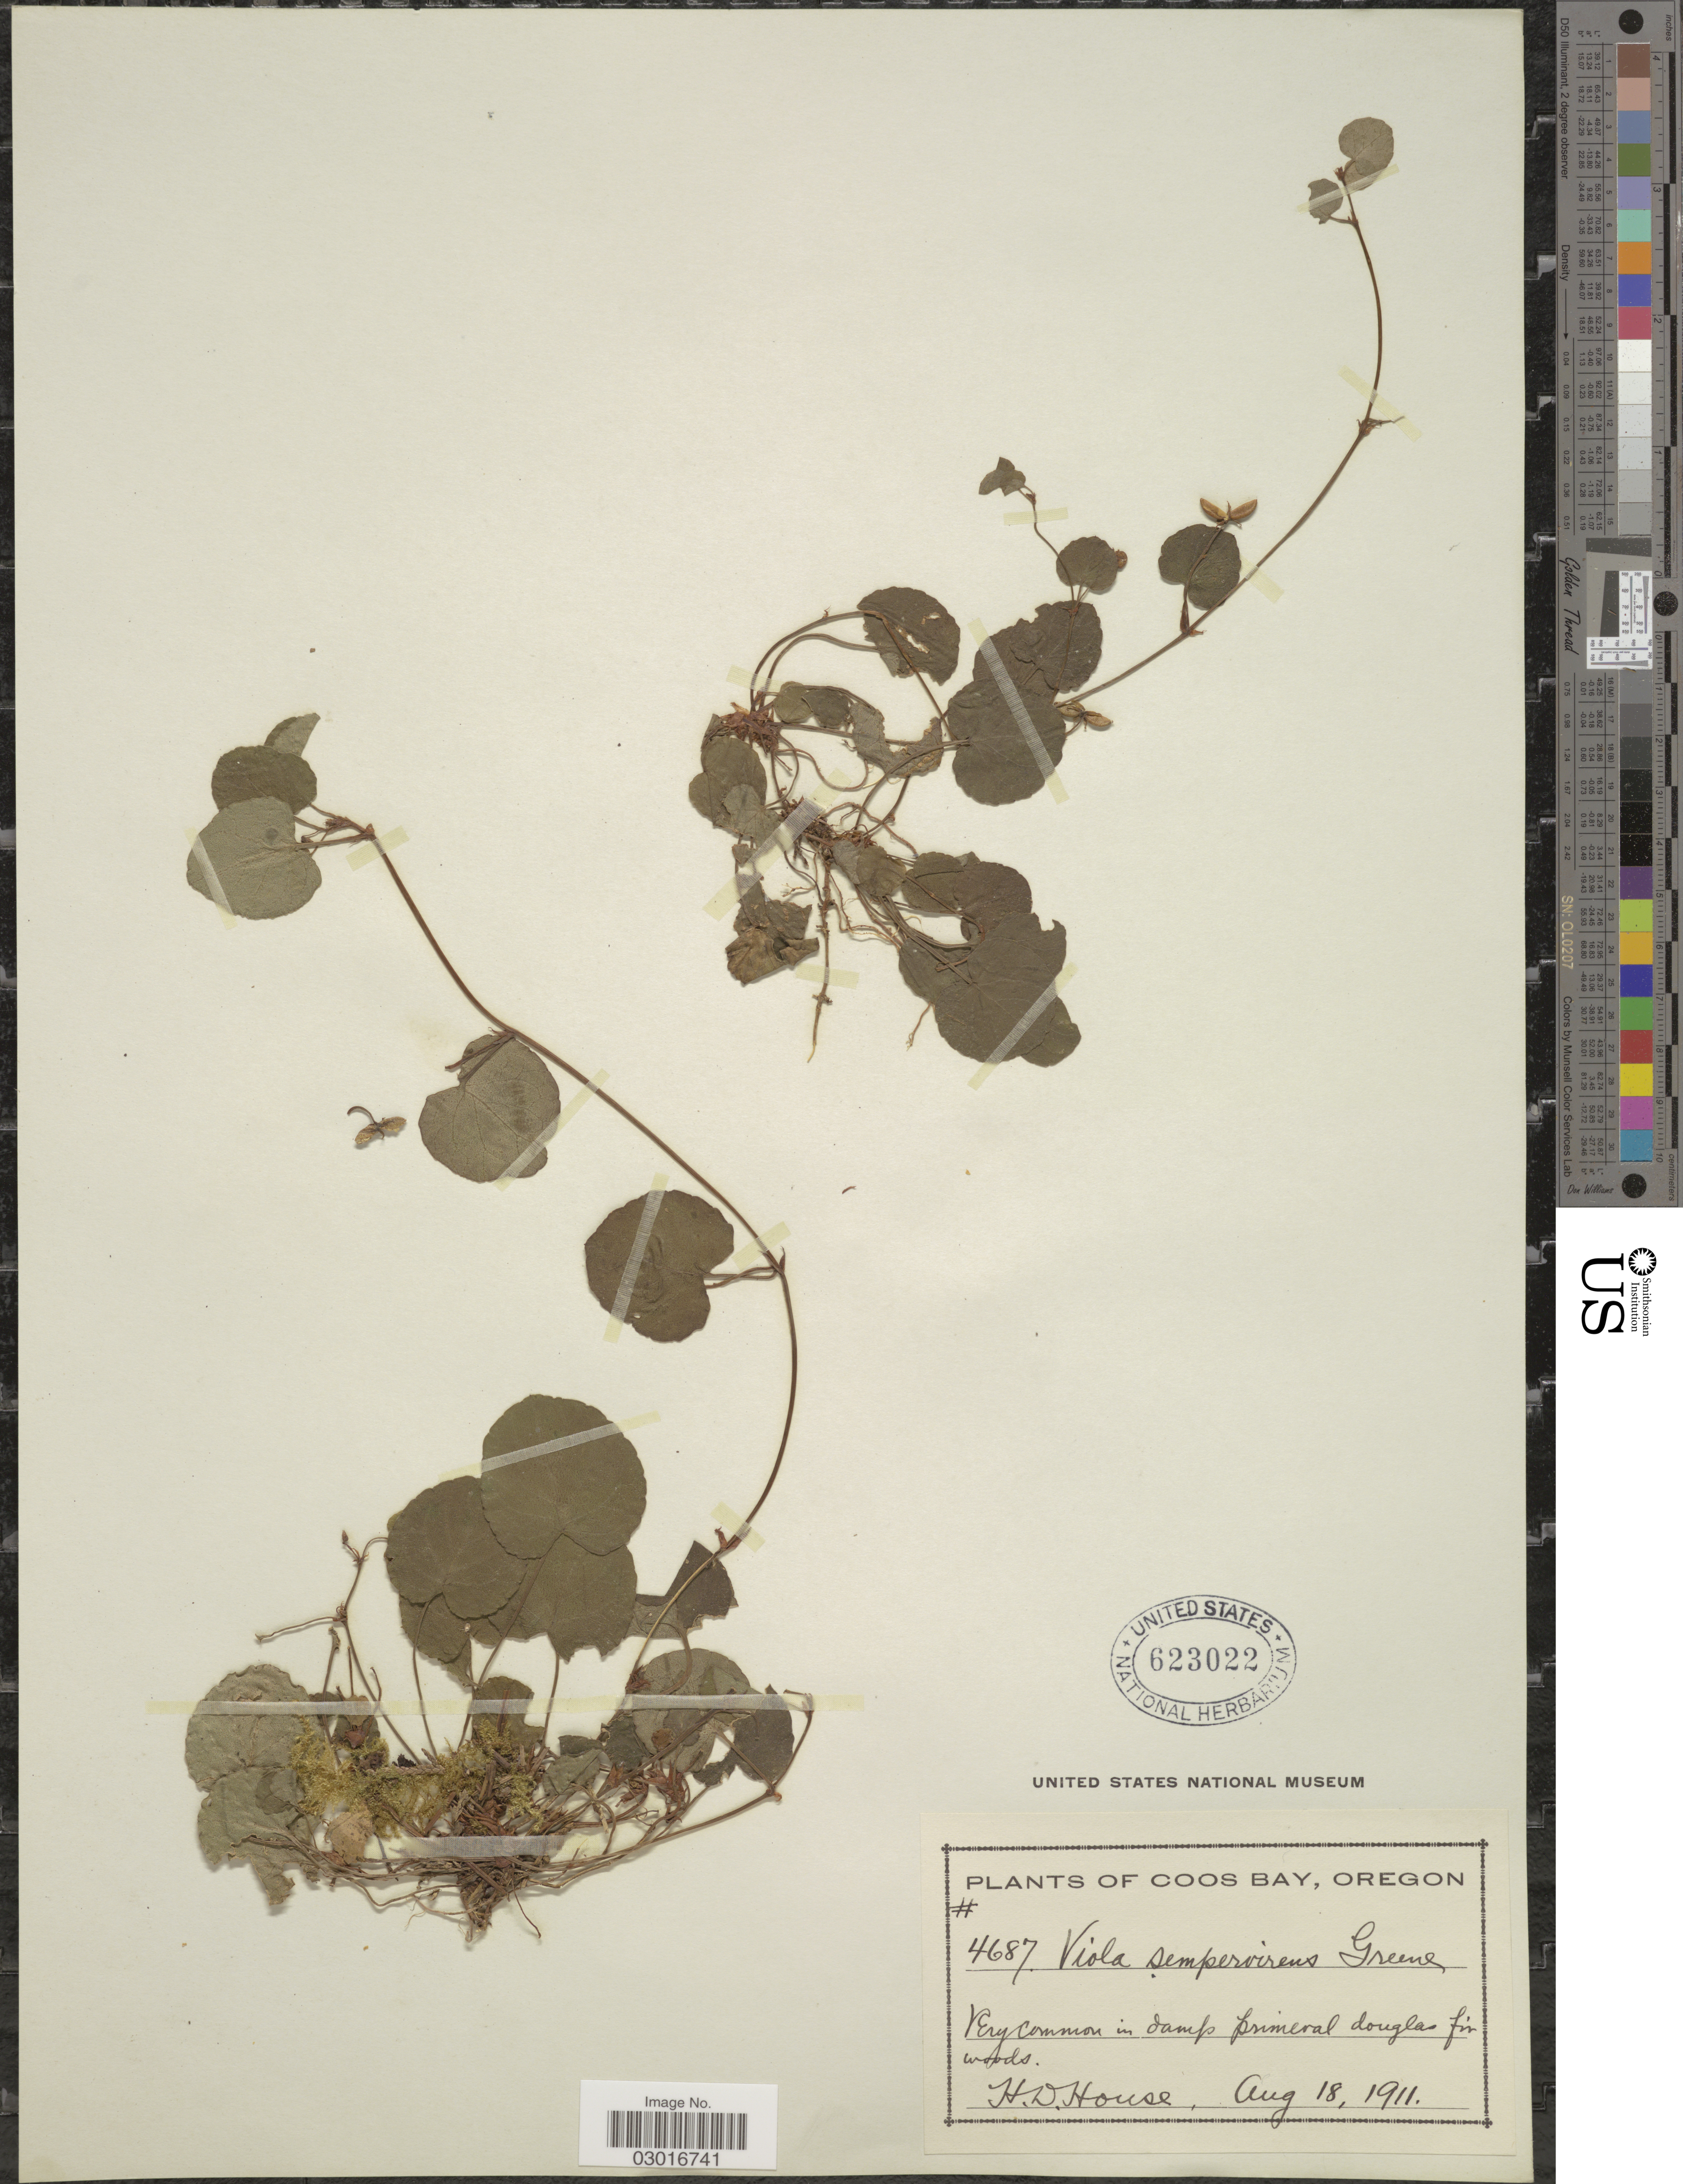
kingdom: Plantae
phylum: Tracheophyta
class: Magnoliopsida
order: Malpighiales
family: Violaceae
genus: Viola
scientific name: Viola sempervirens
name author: Greene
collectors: H. D. House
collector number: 4687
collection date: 1911-08-18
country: United States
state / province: Oregon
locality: Coos Bay.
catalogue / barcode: US 623022